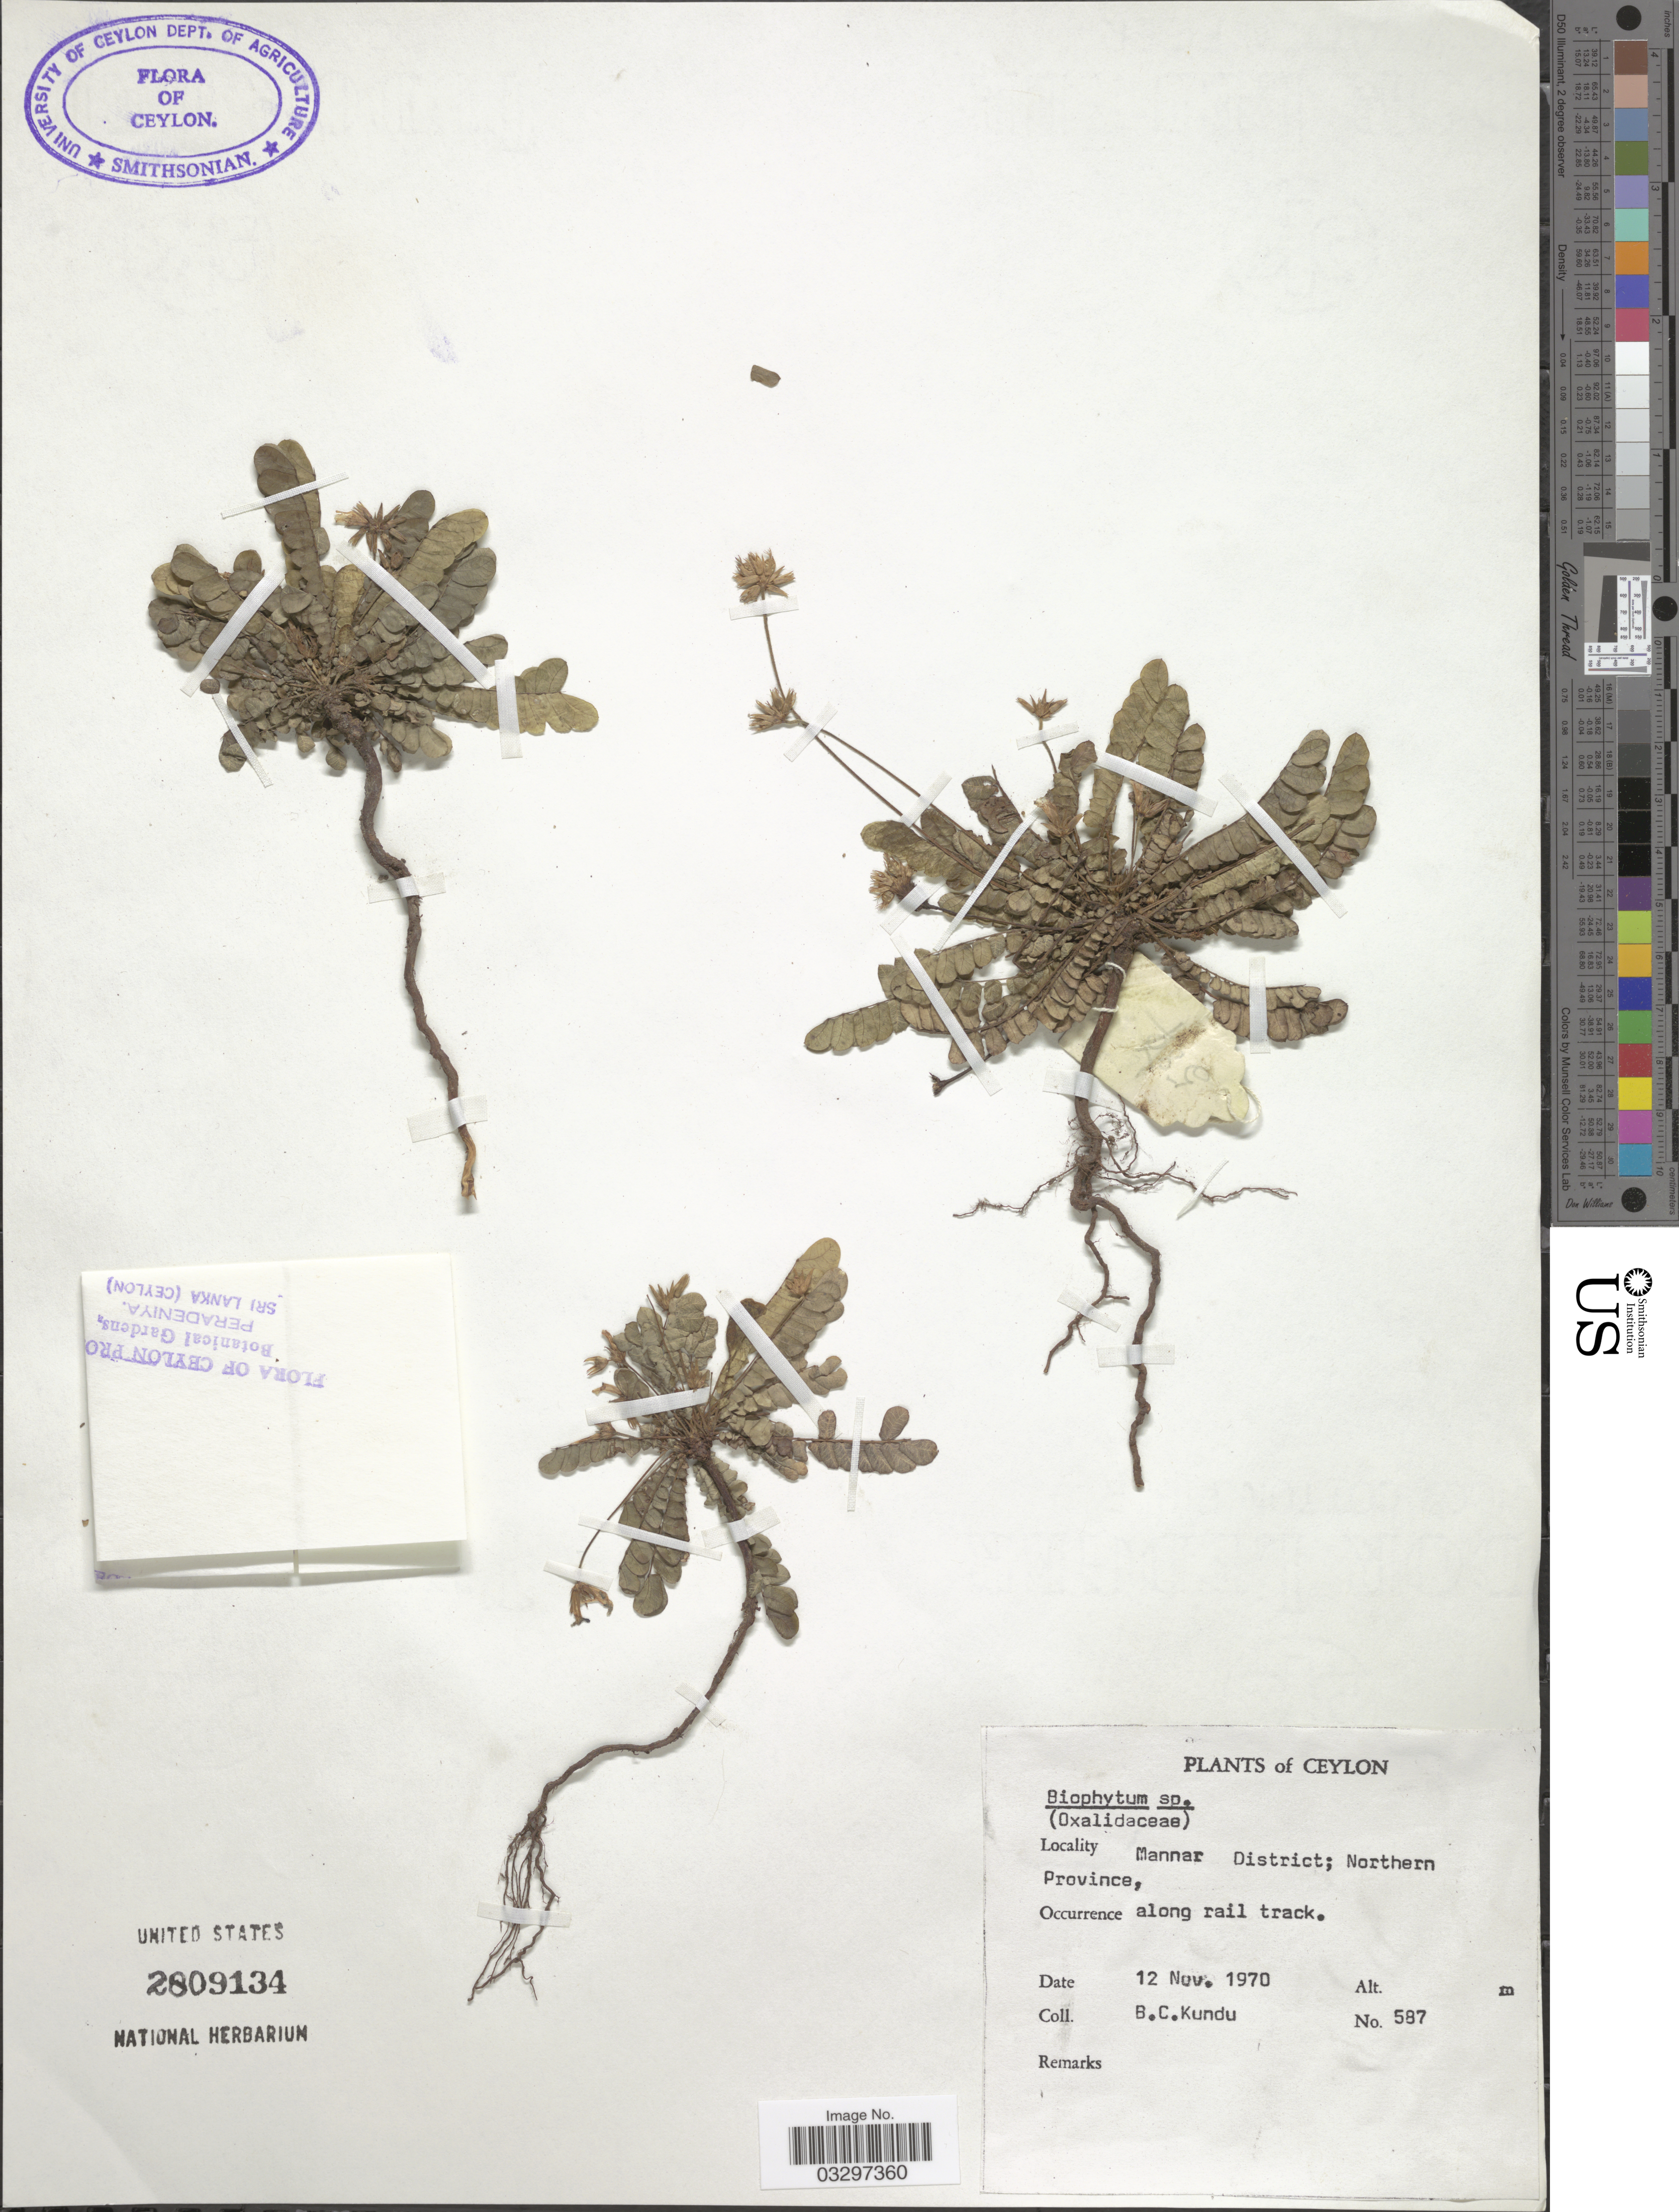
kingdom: Plantae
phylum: Tracheophyta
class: Magnoliopsida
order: Oxalidales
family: Oxalidaceae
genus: Biophytum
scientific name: Biophytum sp.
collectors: B. C. Kundu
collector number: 587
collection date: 1970-11-12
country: Sri Lanka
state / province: Northern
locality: Ceylon. Mannar District, along rail track.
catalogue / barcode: US 2809134